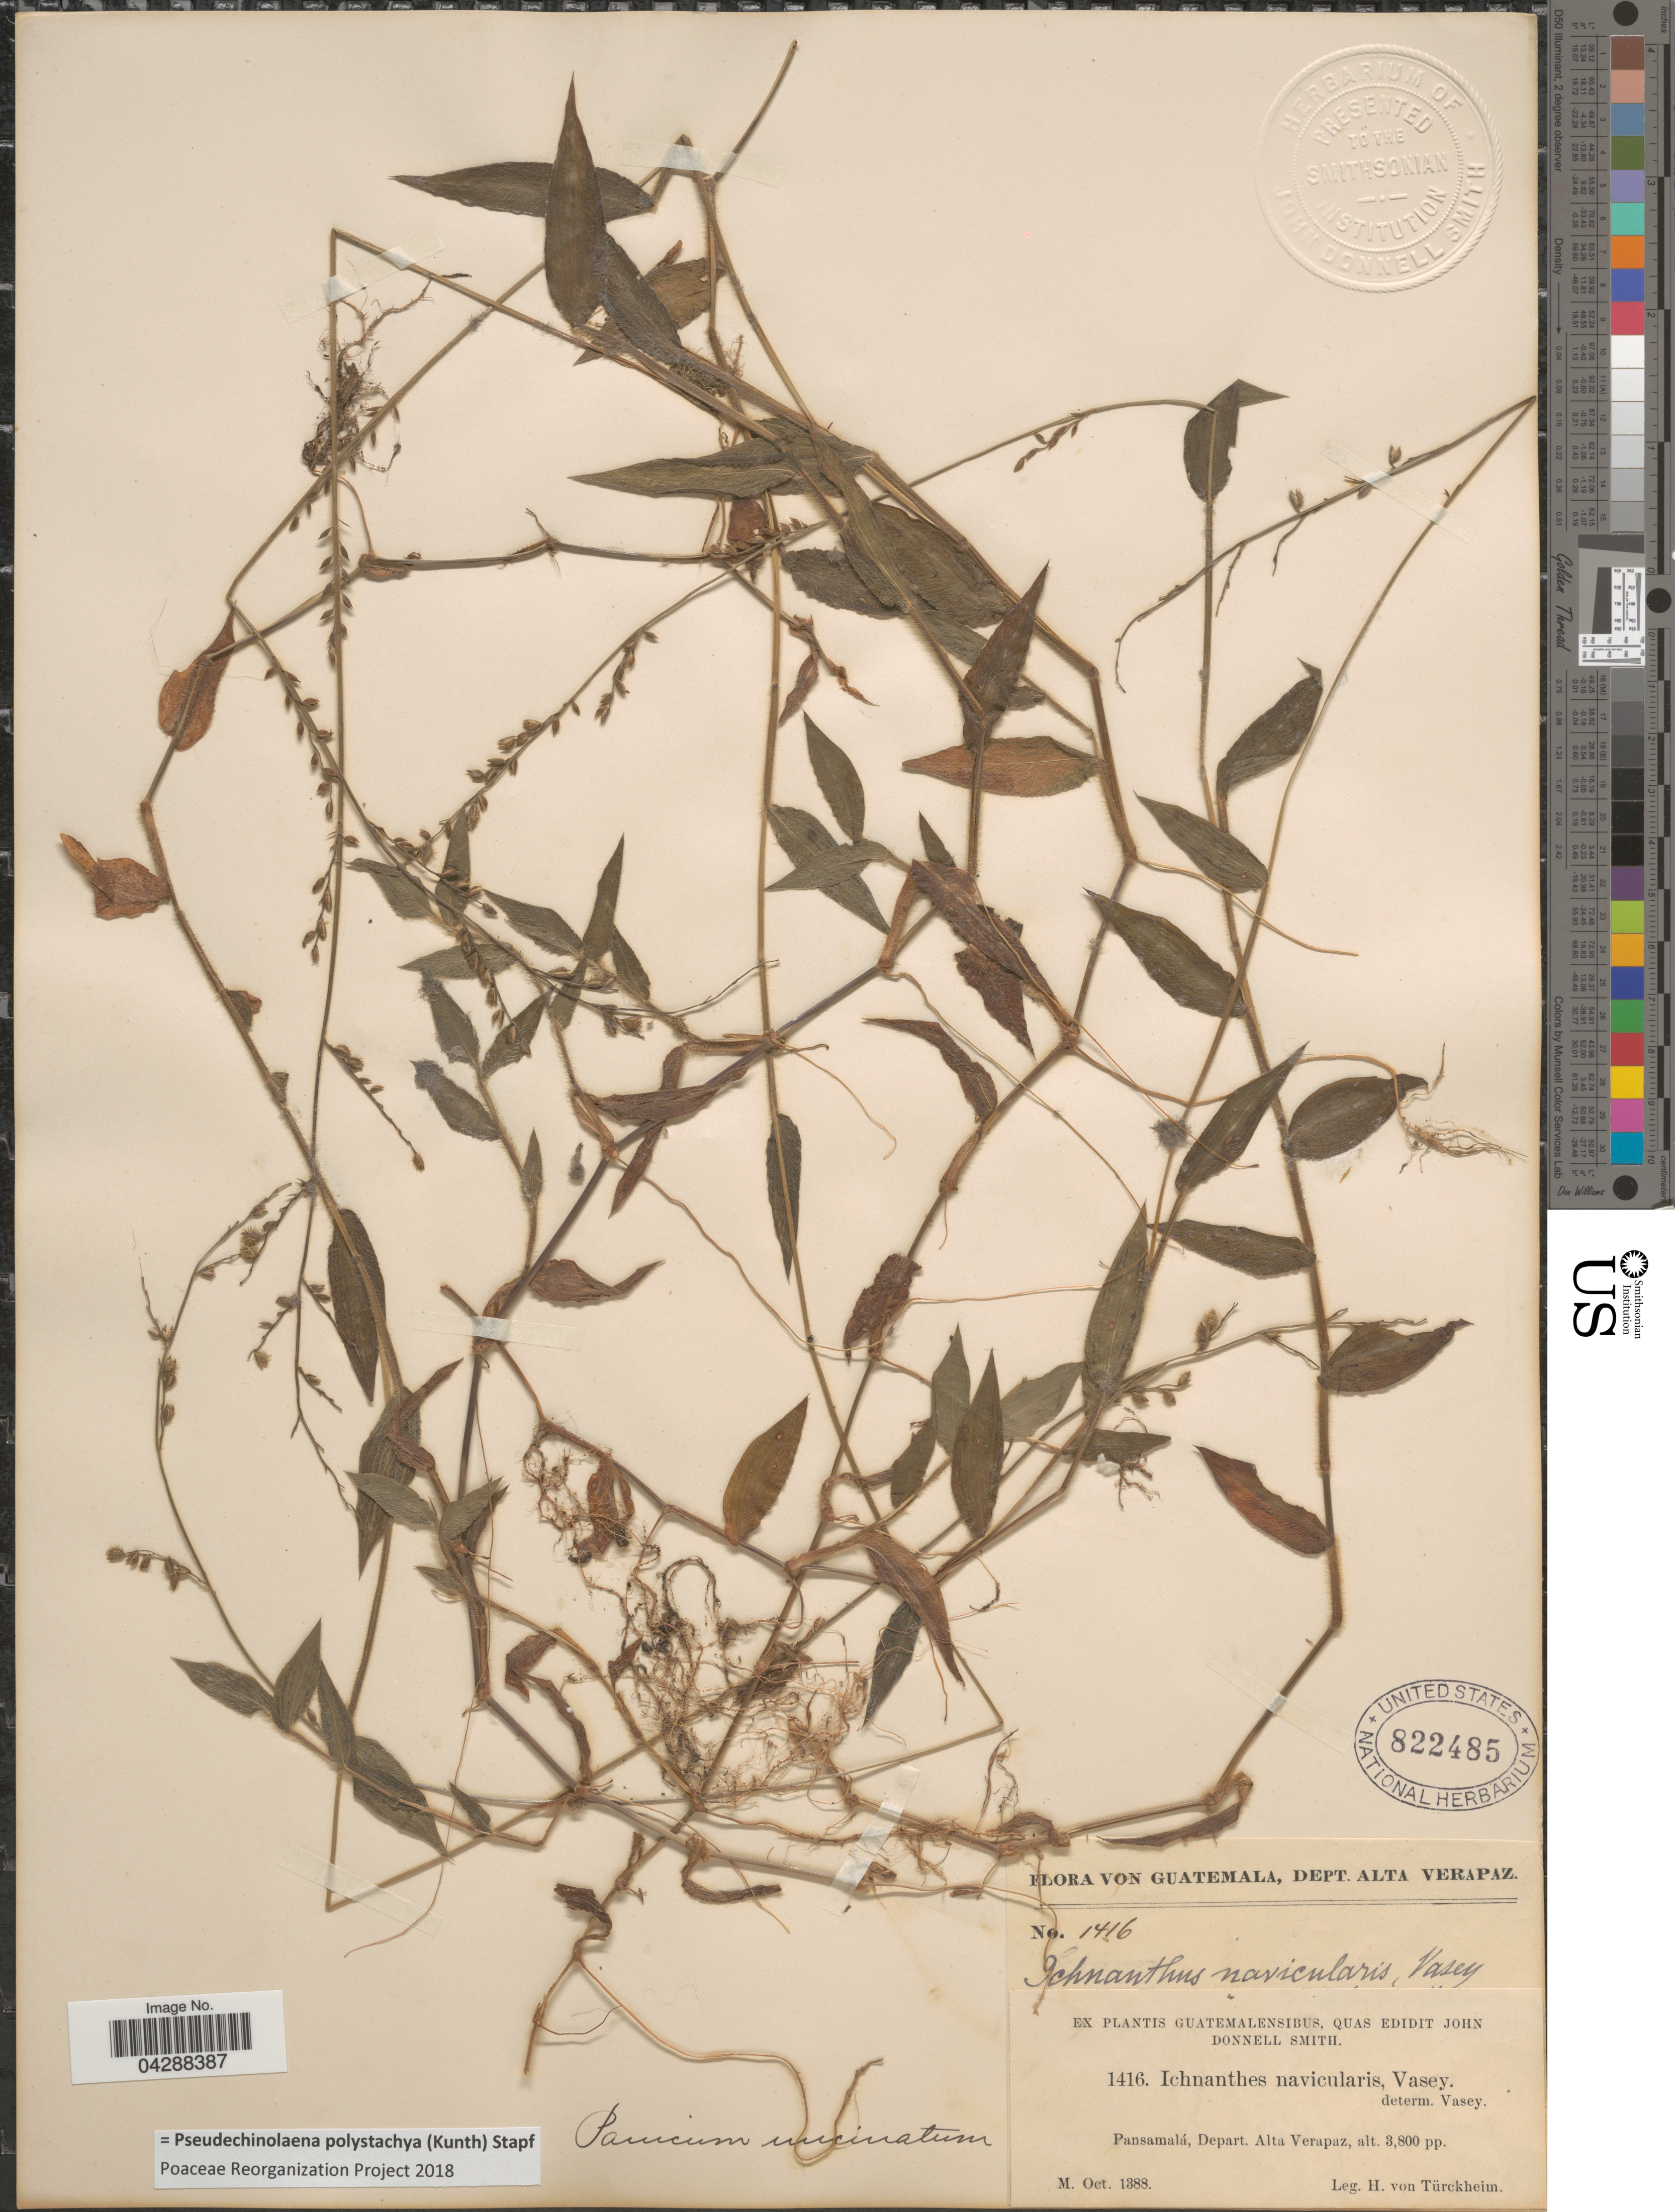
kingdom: Plantae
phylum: Tracheophyta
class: Liliopsida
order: Poales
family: Poaceae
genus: Pseudechinolaena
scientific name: Pseudechinolaena polystachya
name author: (Kunth) Stapf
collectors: H. von Türckheim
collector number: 1416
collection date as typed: Transcribed d/m/y: /10/1388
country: Guatemala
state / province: Alta Verapaz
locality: Pansamalá, Depart. Alta Verapaz.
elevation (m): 1158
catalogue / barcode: US 822485